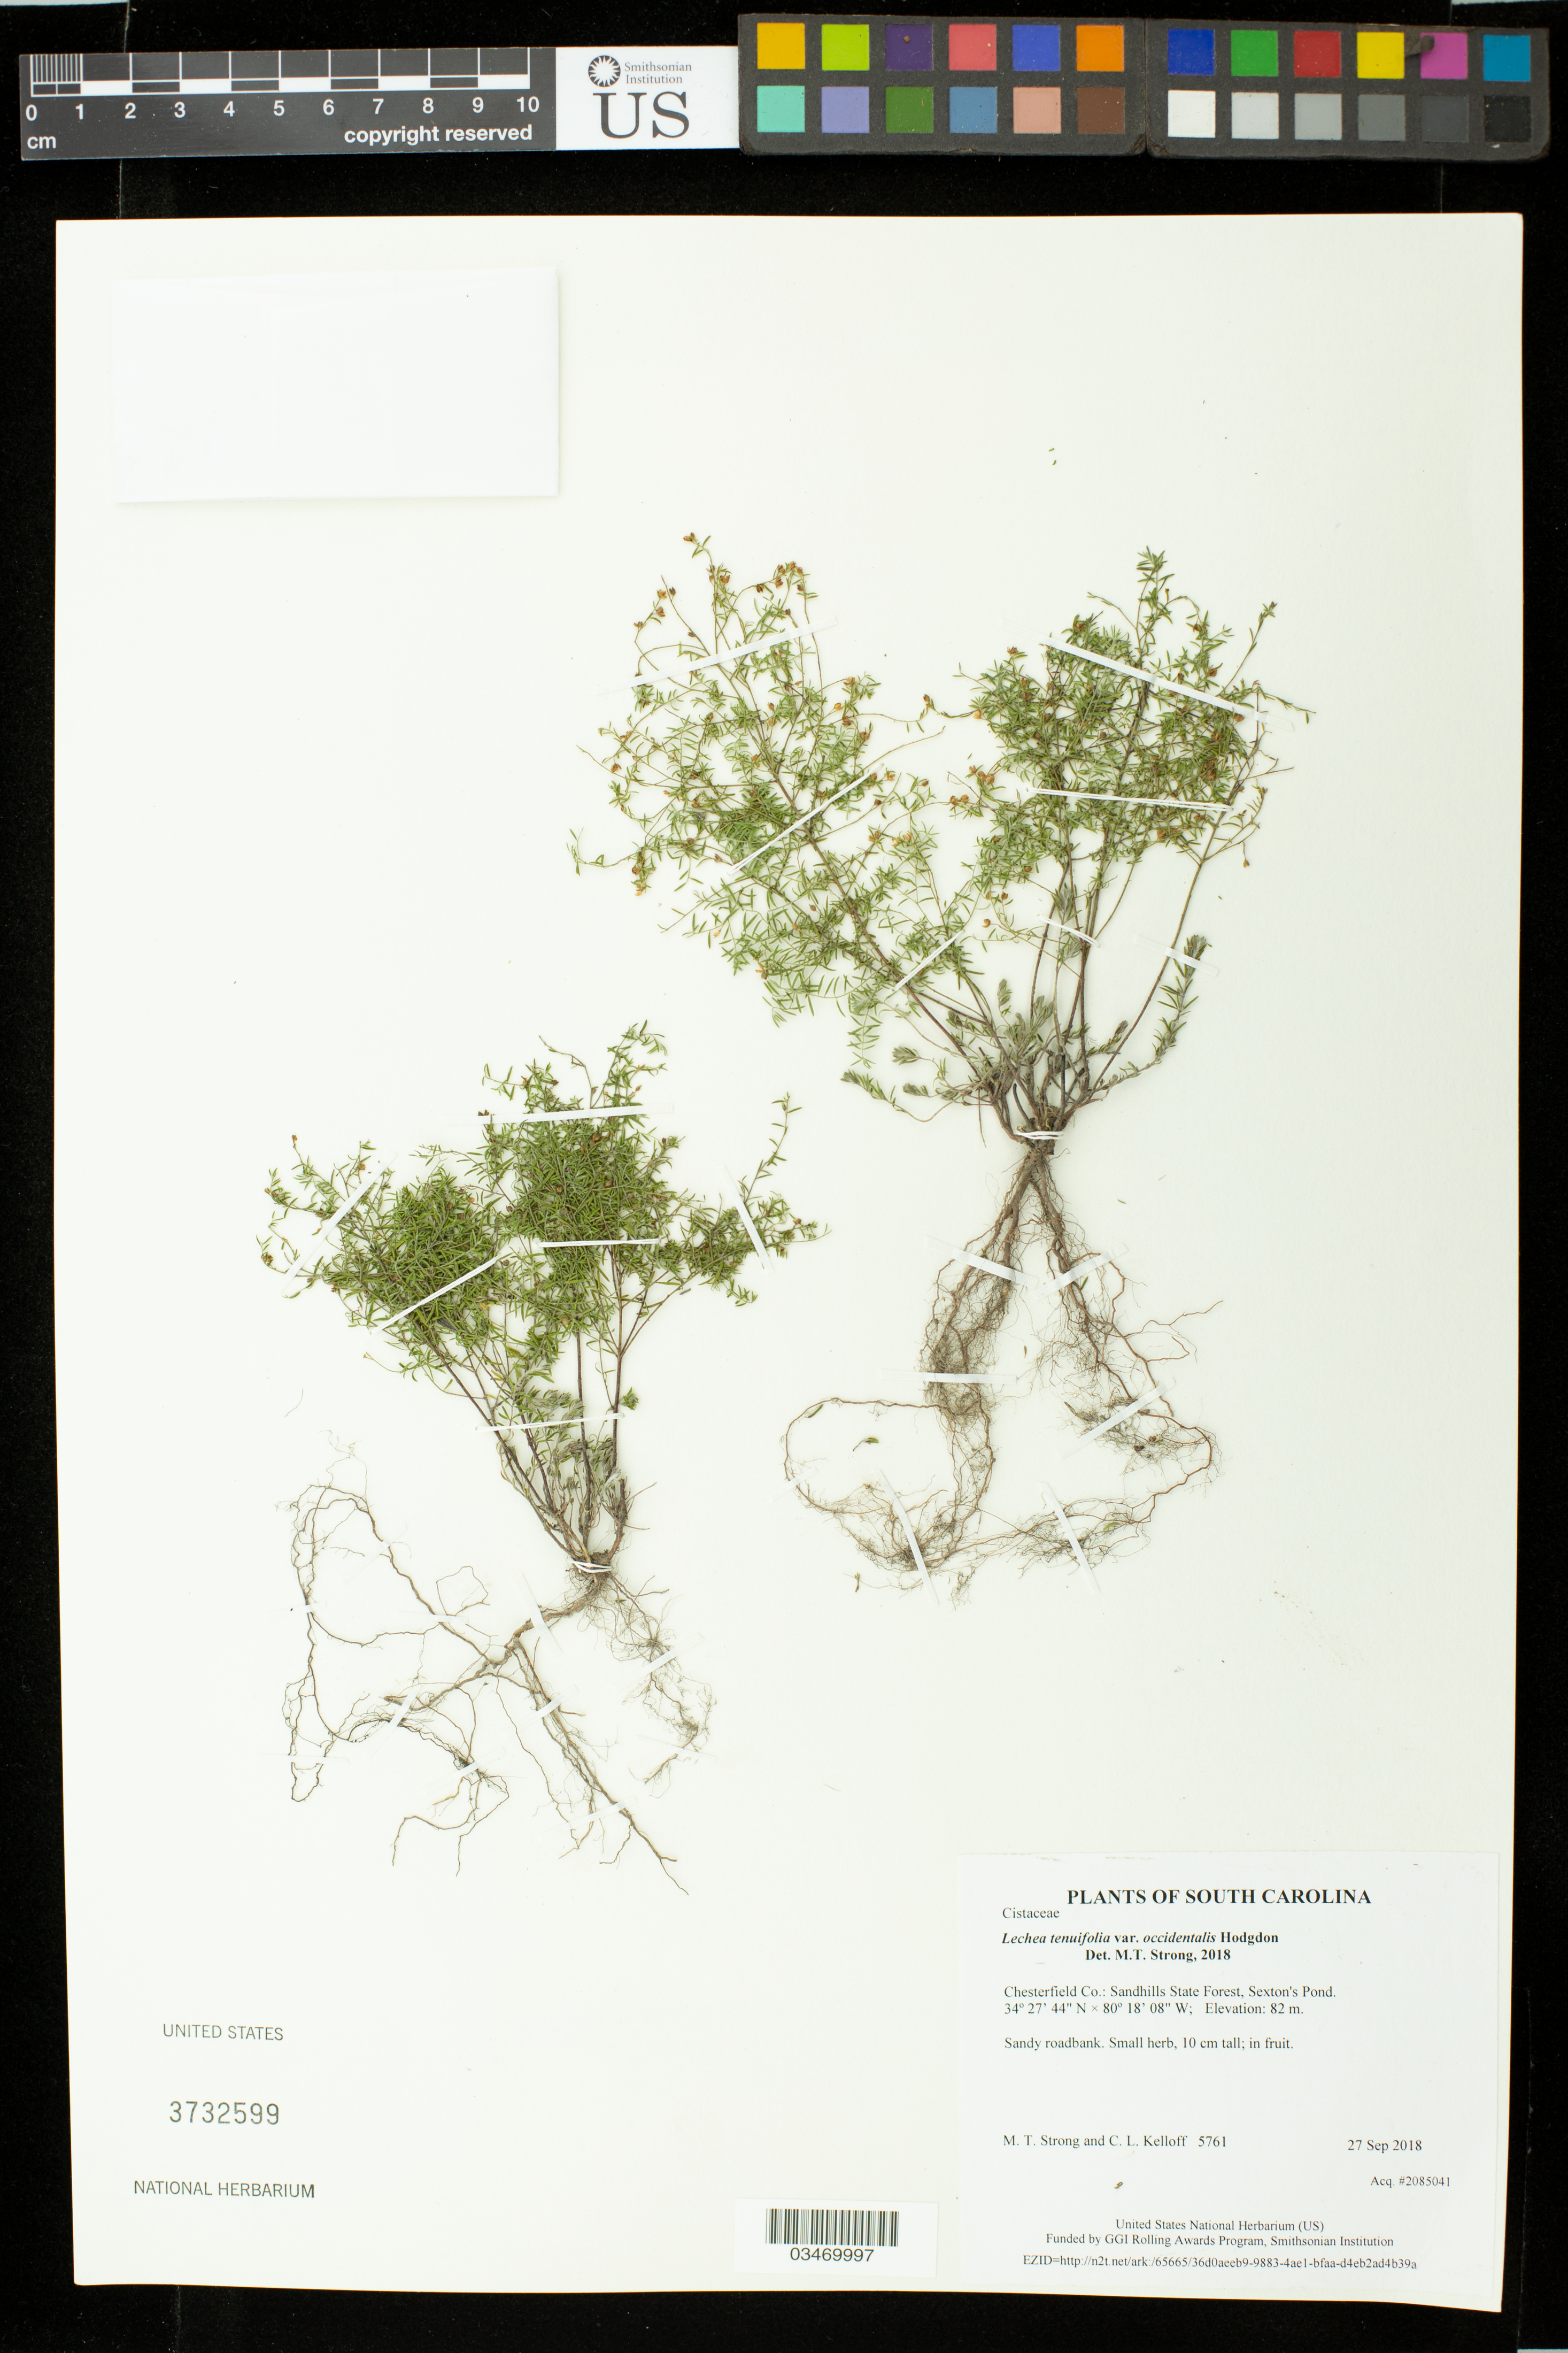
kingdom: Plantae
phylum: Tracheophyta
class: Magnoliopsida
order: Malvales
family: Cistaceae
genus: Lechea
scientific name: Lechea tenuifolia var. occidentalis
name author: Hodgdon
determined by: Strong, M. T., (US), Smithsonian Institution - National Museum of Natural History (UNITED STATES)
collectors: M. T. Strong & C. L. Kelloff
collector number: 5761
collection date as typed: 27 Sep 2018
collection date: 2018-09-27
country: United States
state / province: South Carolina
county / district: Chesterfield Co.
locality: Sandhills State Forest, Sexton's Pond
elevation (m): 82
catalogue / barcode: US 3732599